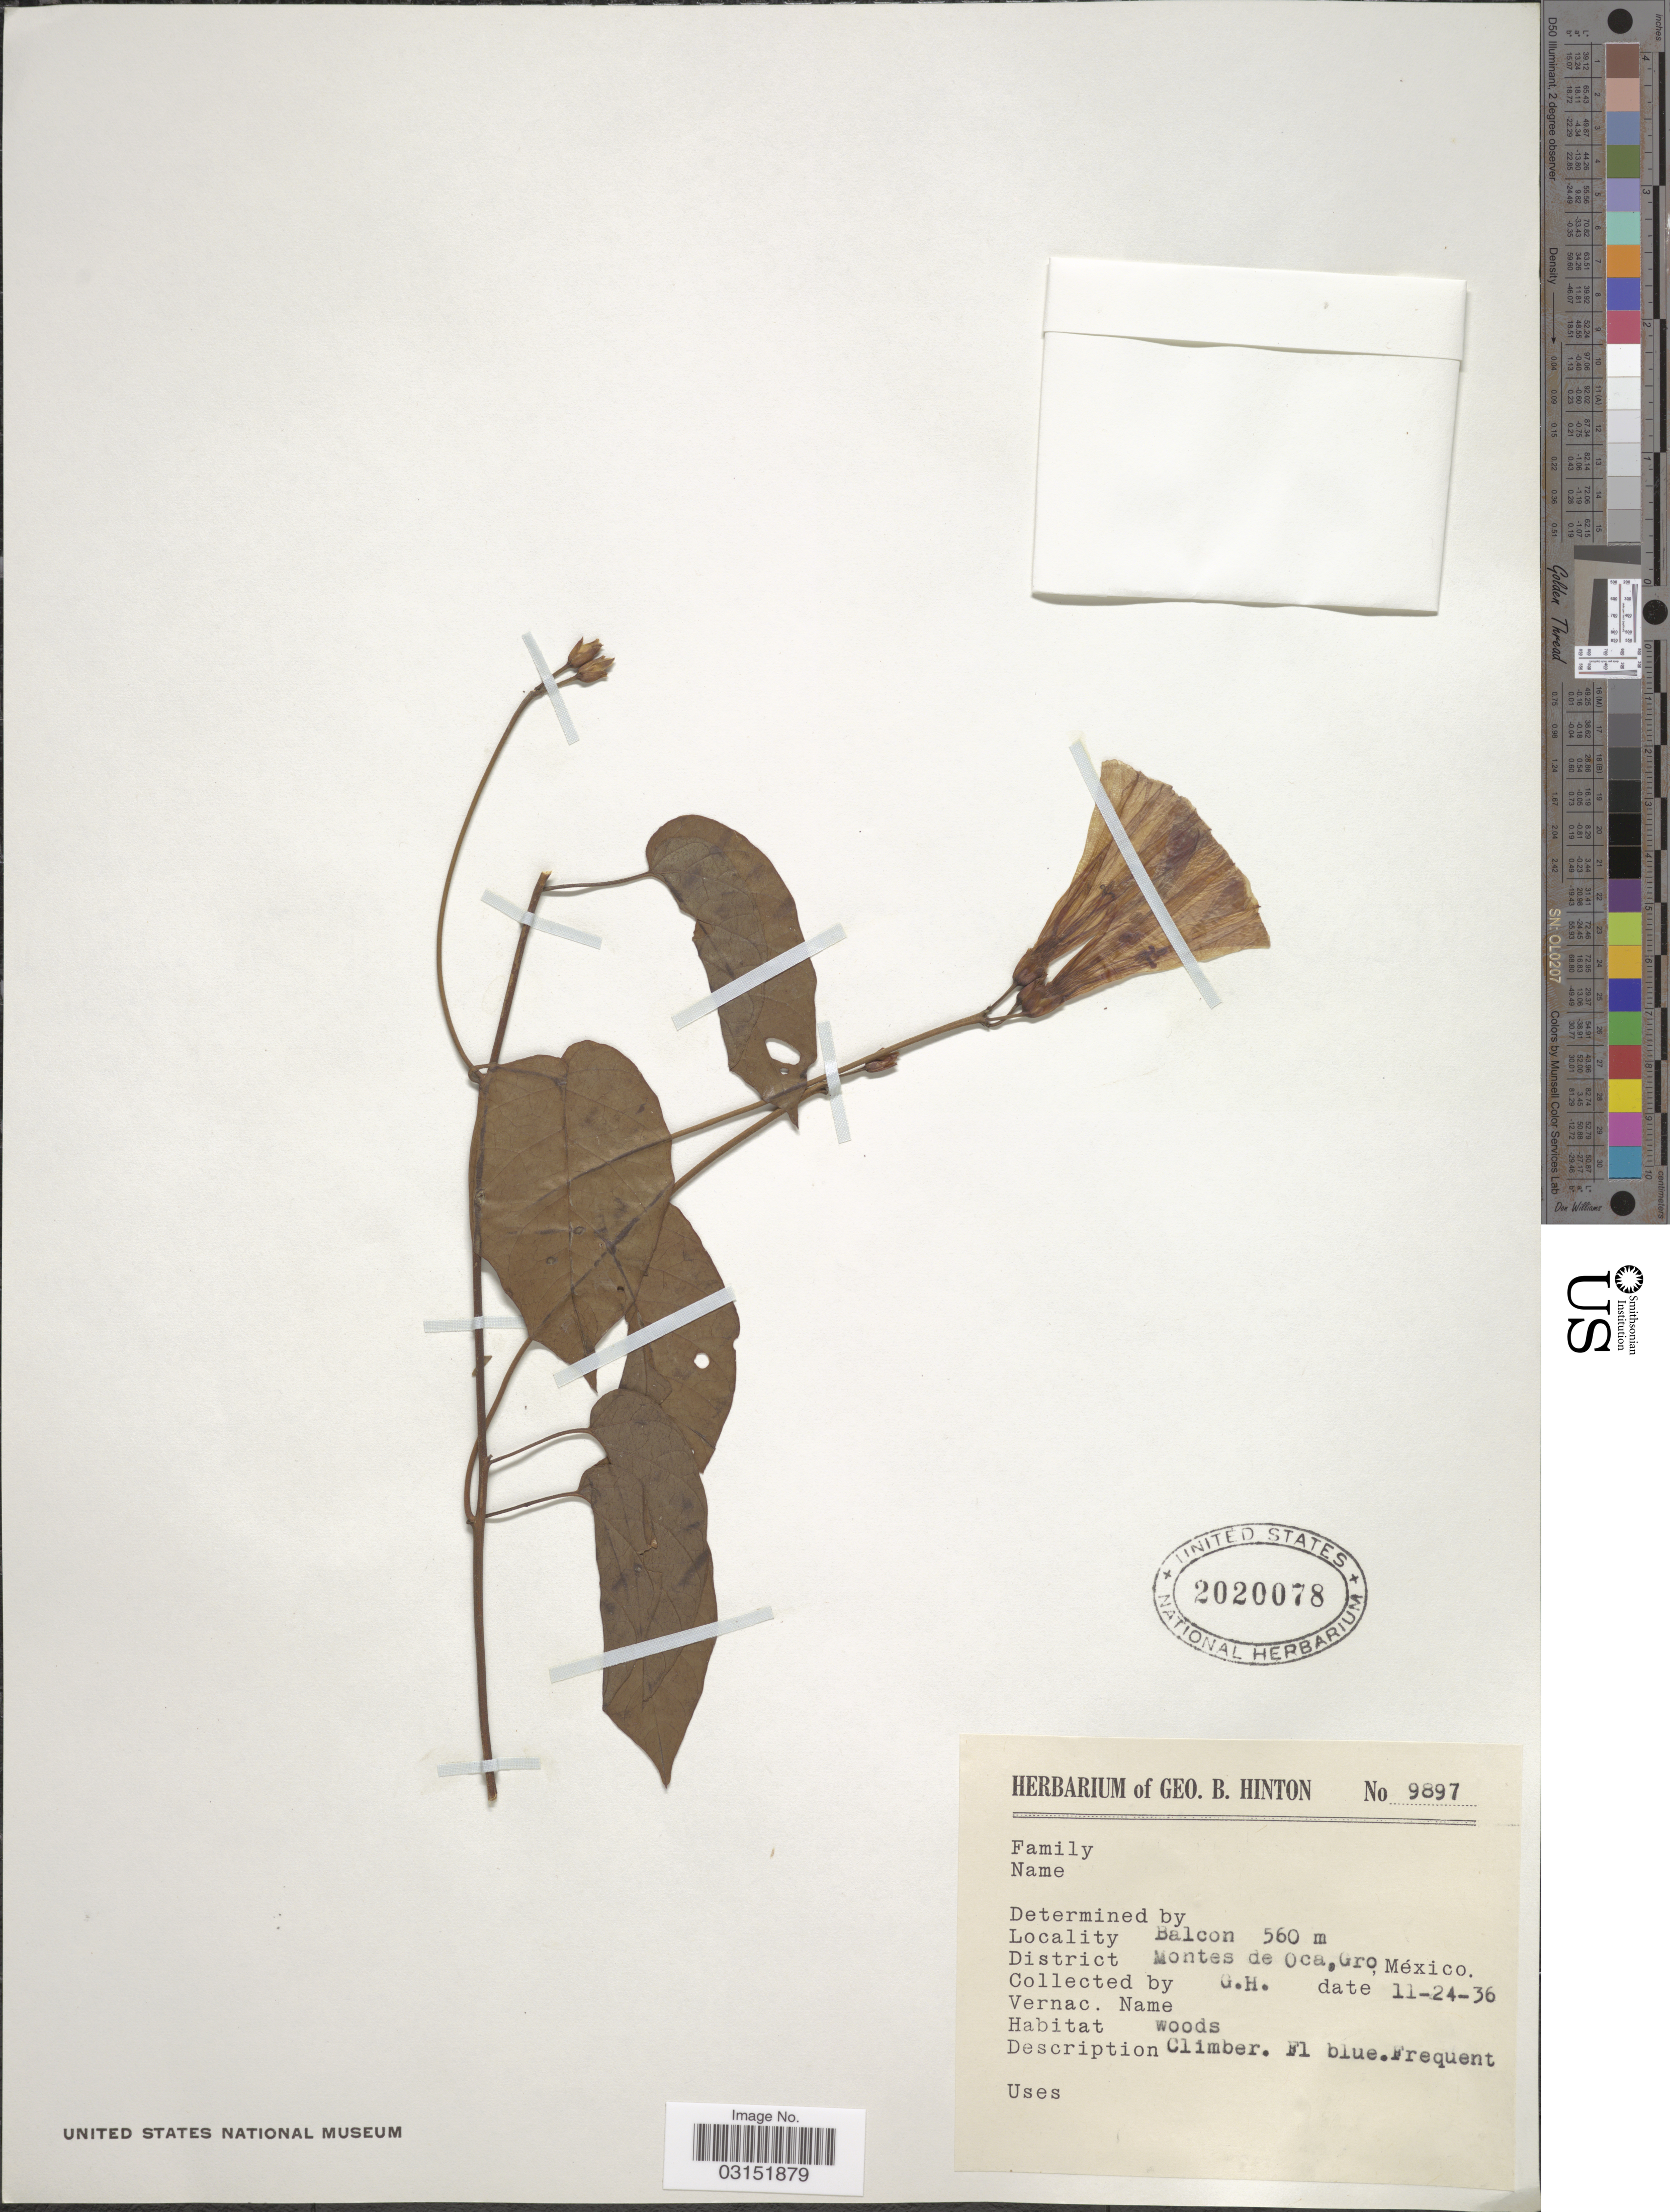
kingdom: Plantae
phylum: Tracheophyta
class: Magnoliopsida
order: Solanales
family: Convolvulaceae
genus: Ipomoea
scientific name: Ipomoea sp.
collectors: G. B. Hinton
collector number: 9897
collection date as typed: Transcribed d/m/y: 24/11/36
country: Mexico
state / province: Guerrero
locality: Balcon, District Montes de Oca.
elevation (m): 560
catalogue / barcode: US 2020078